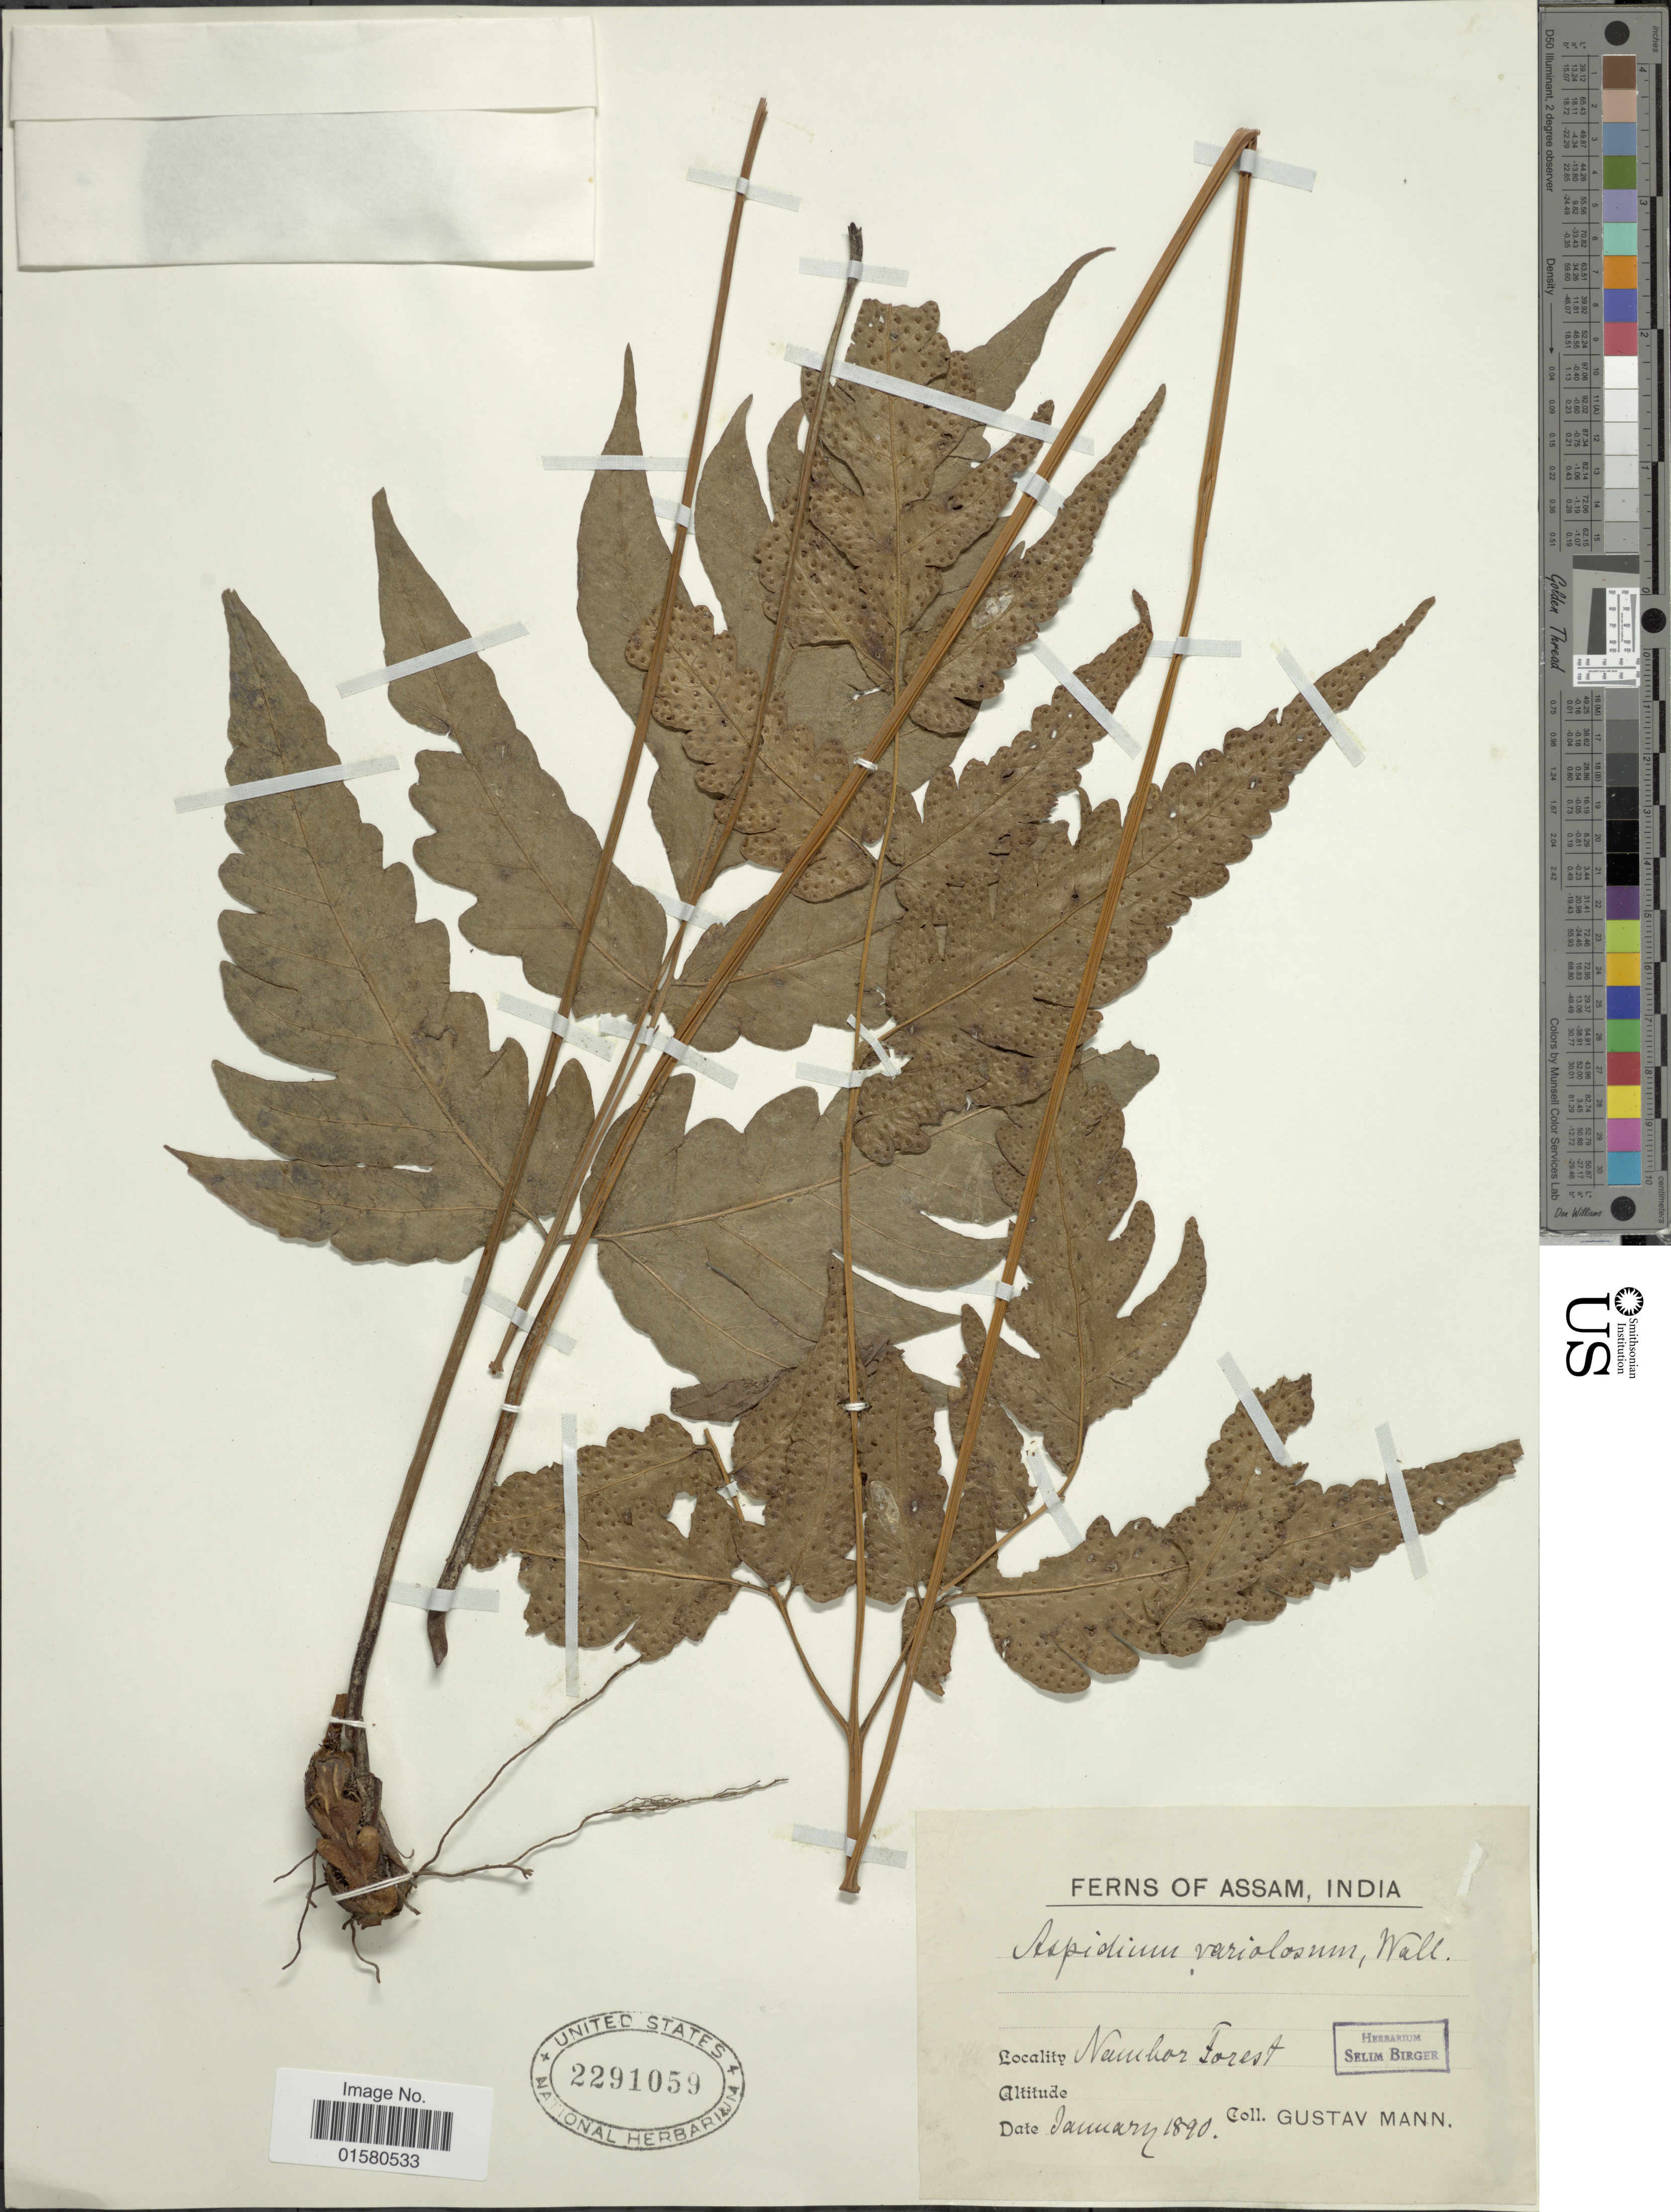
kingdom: Plantae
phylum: Tracheophyta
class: Polypodiopsida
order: Polypodiales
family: Tectariaceae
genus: Tectaria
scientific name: Tectaria variolosa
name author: (Wall. ex Hook.) C. Chr.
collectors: G. Mann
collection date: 1890-01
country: India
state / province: Assam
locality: Assam, Naukar Forest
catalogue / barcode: US 291059